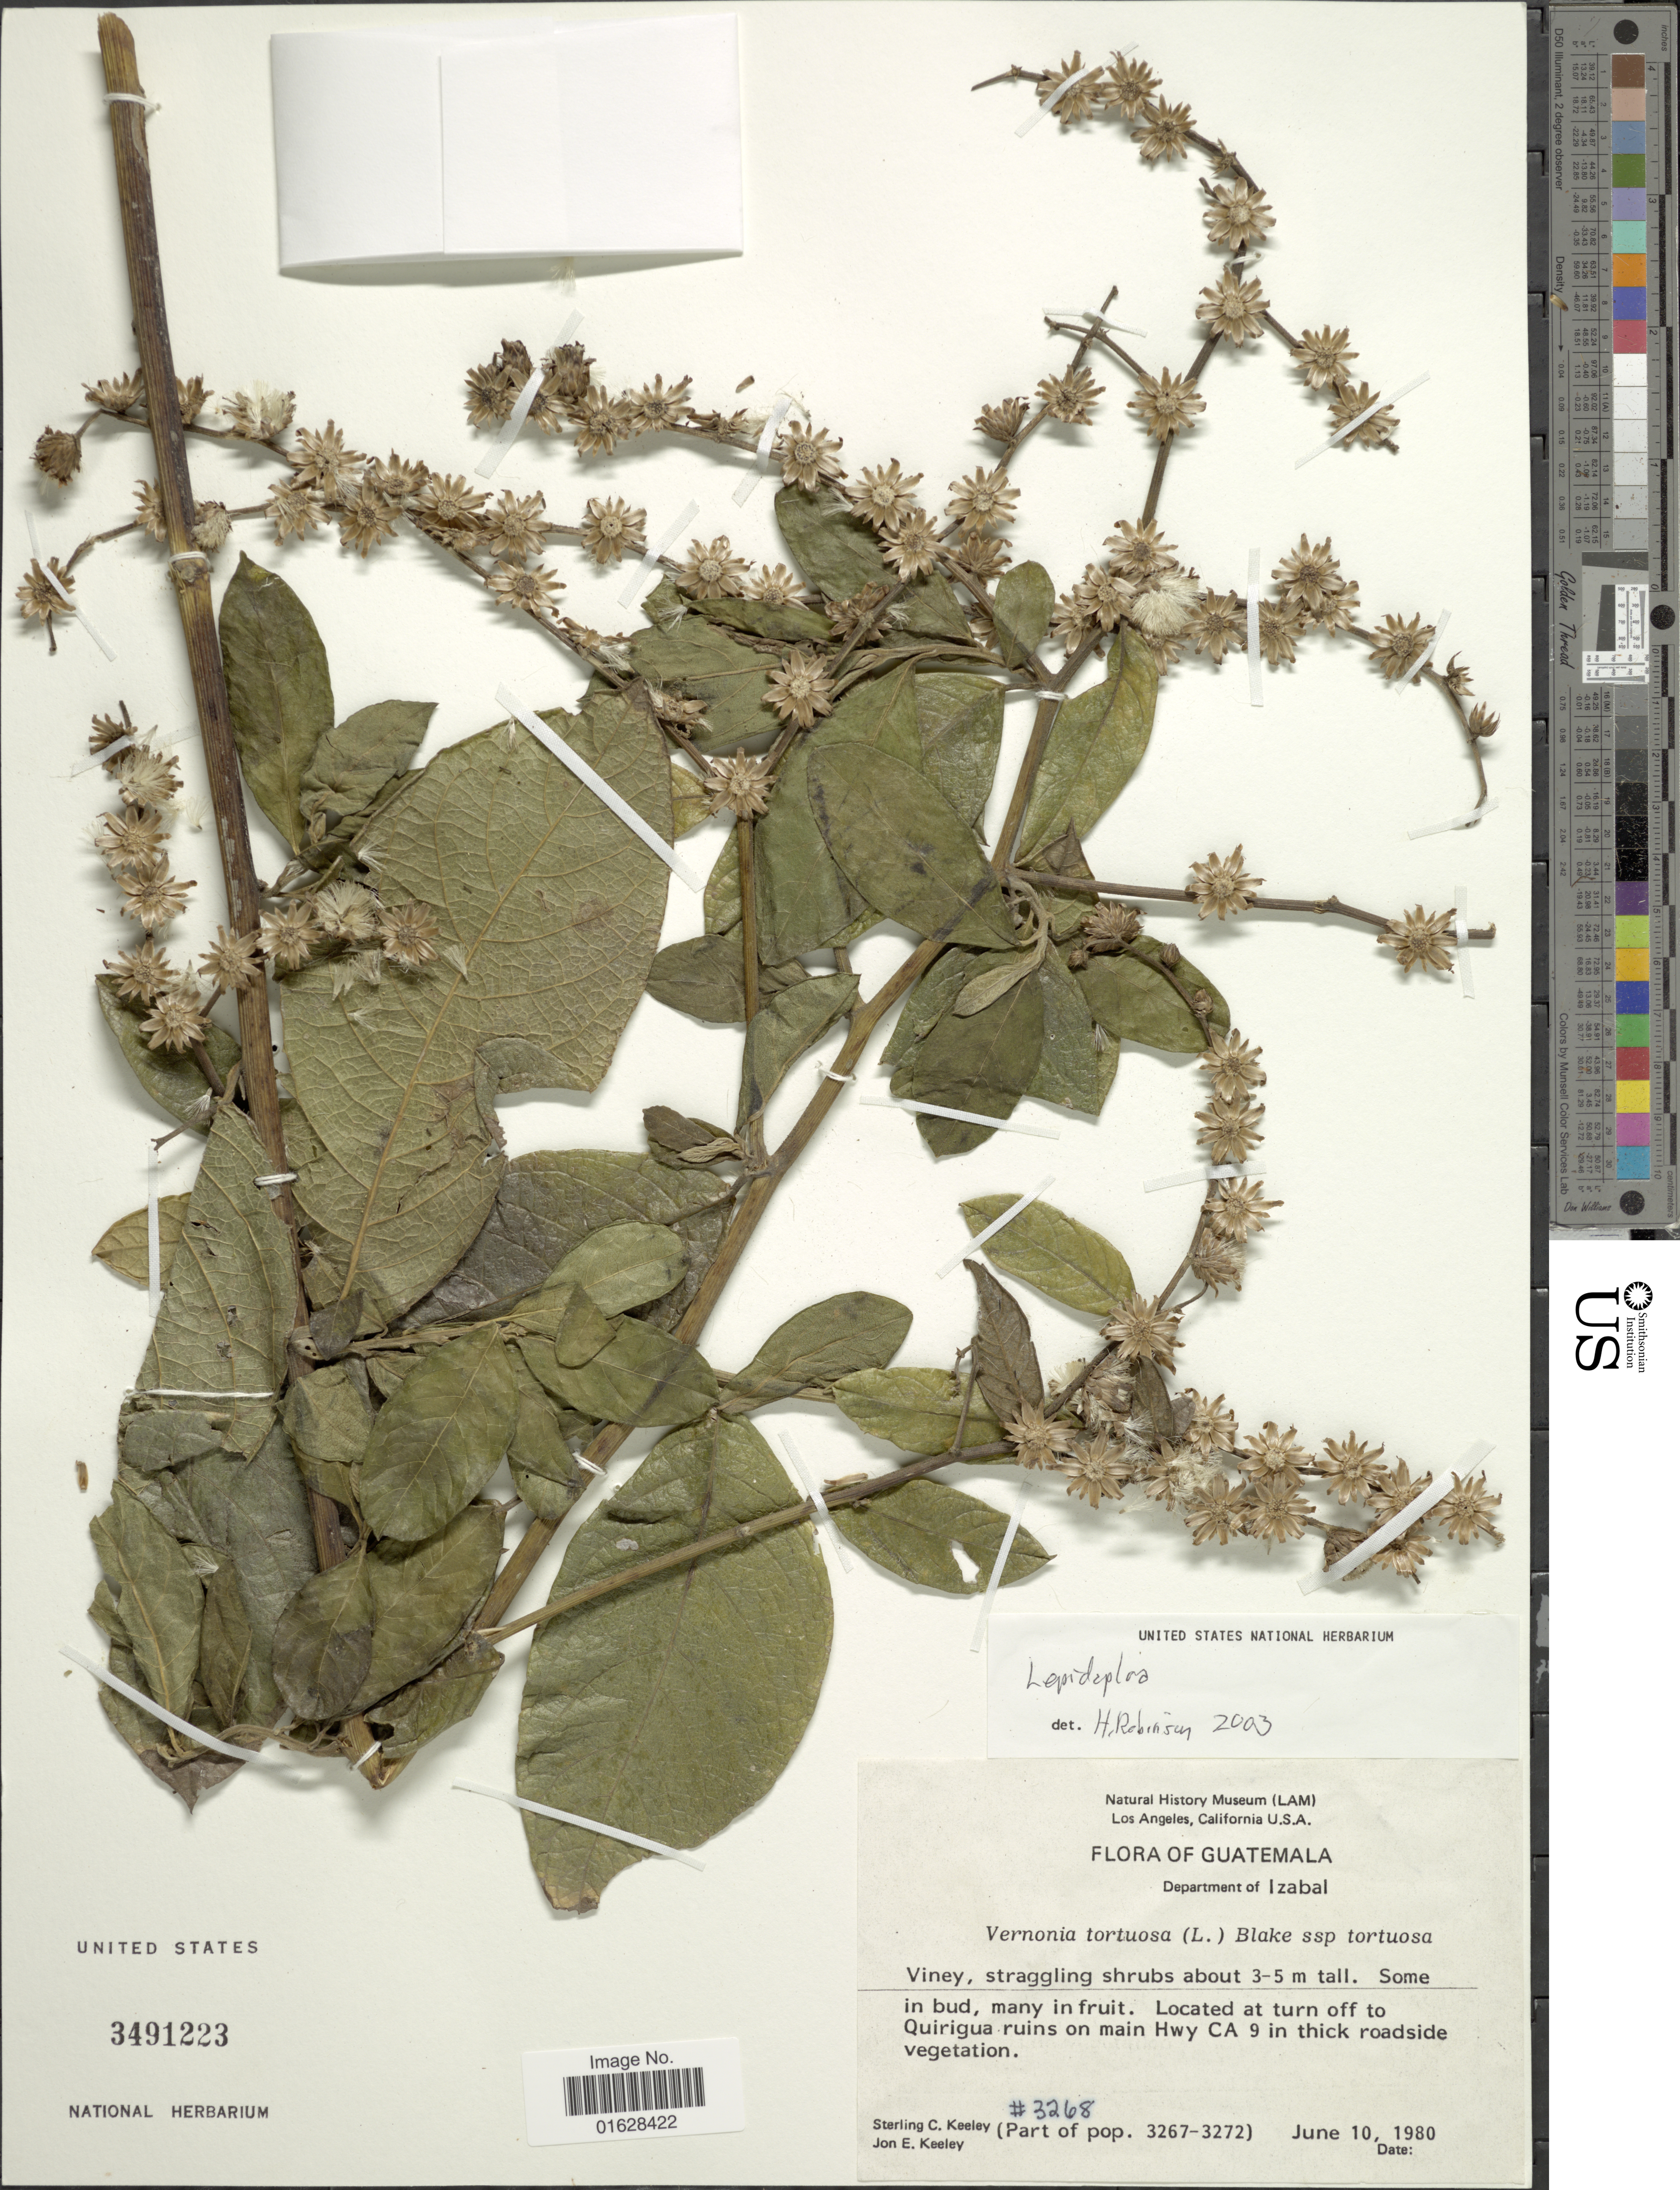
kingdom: Plantae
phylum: Tracheophyta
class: Magnoliopsida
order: Asterales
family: Asteraceae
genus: Lepidaploa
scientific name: Lepidaploa tortuosa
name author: (L.) H. Rob.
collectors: S. C. Keeley & J. E. Keeley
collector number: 3268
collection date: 1980-06-10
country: Guatemala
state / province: Izabal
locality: Department of Izabal, at turn off to Quirigua ruins on main Hwy CA 9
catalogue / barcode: US 3491223